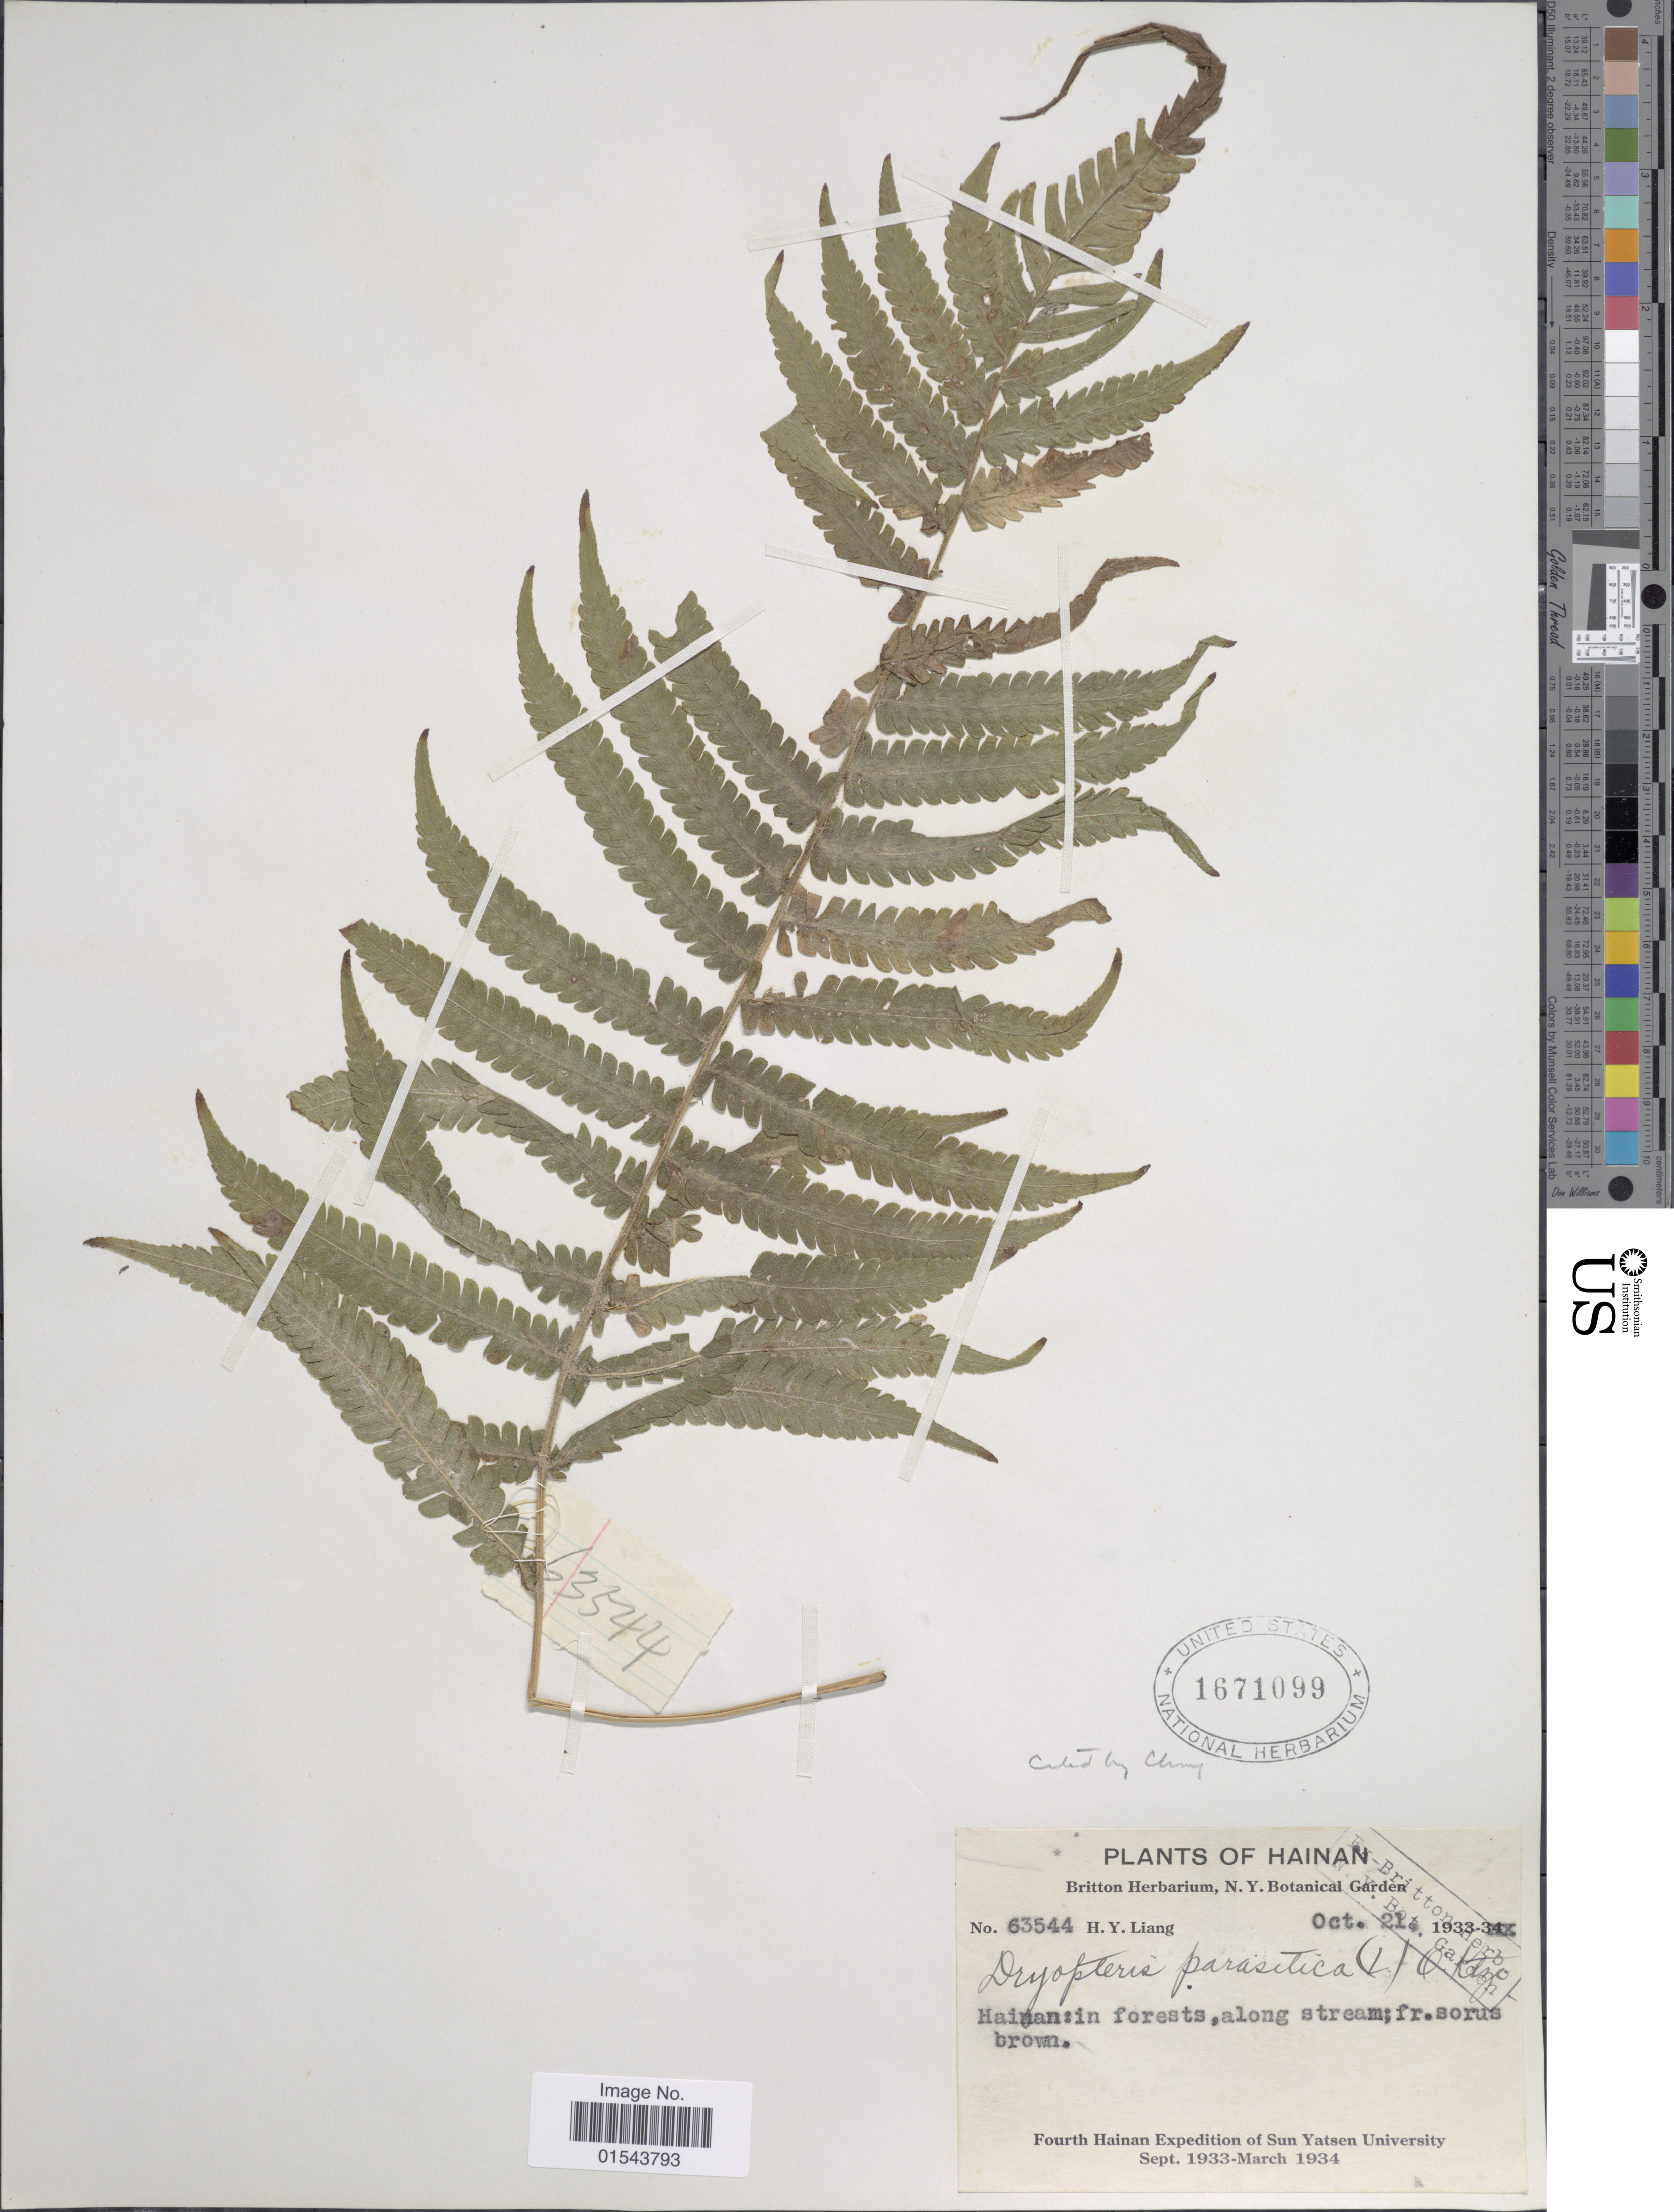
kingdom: Plantae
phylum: Tracheophyta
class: Polypodiopsida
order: Polypodiales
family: Thelypteridaceae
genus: Christella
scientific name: Christella parasitica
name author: (L.) H. Lév.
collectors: H. Y. Liang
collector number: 63544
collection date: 1933-10-21/1934-10-21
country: China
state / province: Hainan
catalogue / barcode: US 1671099